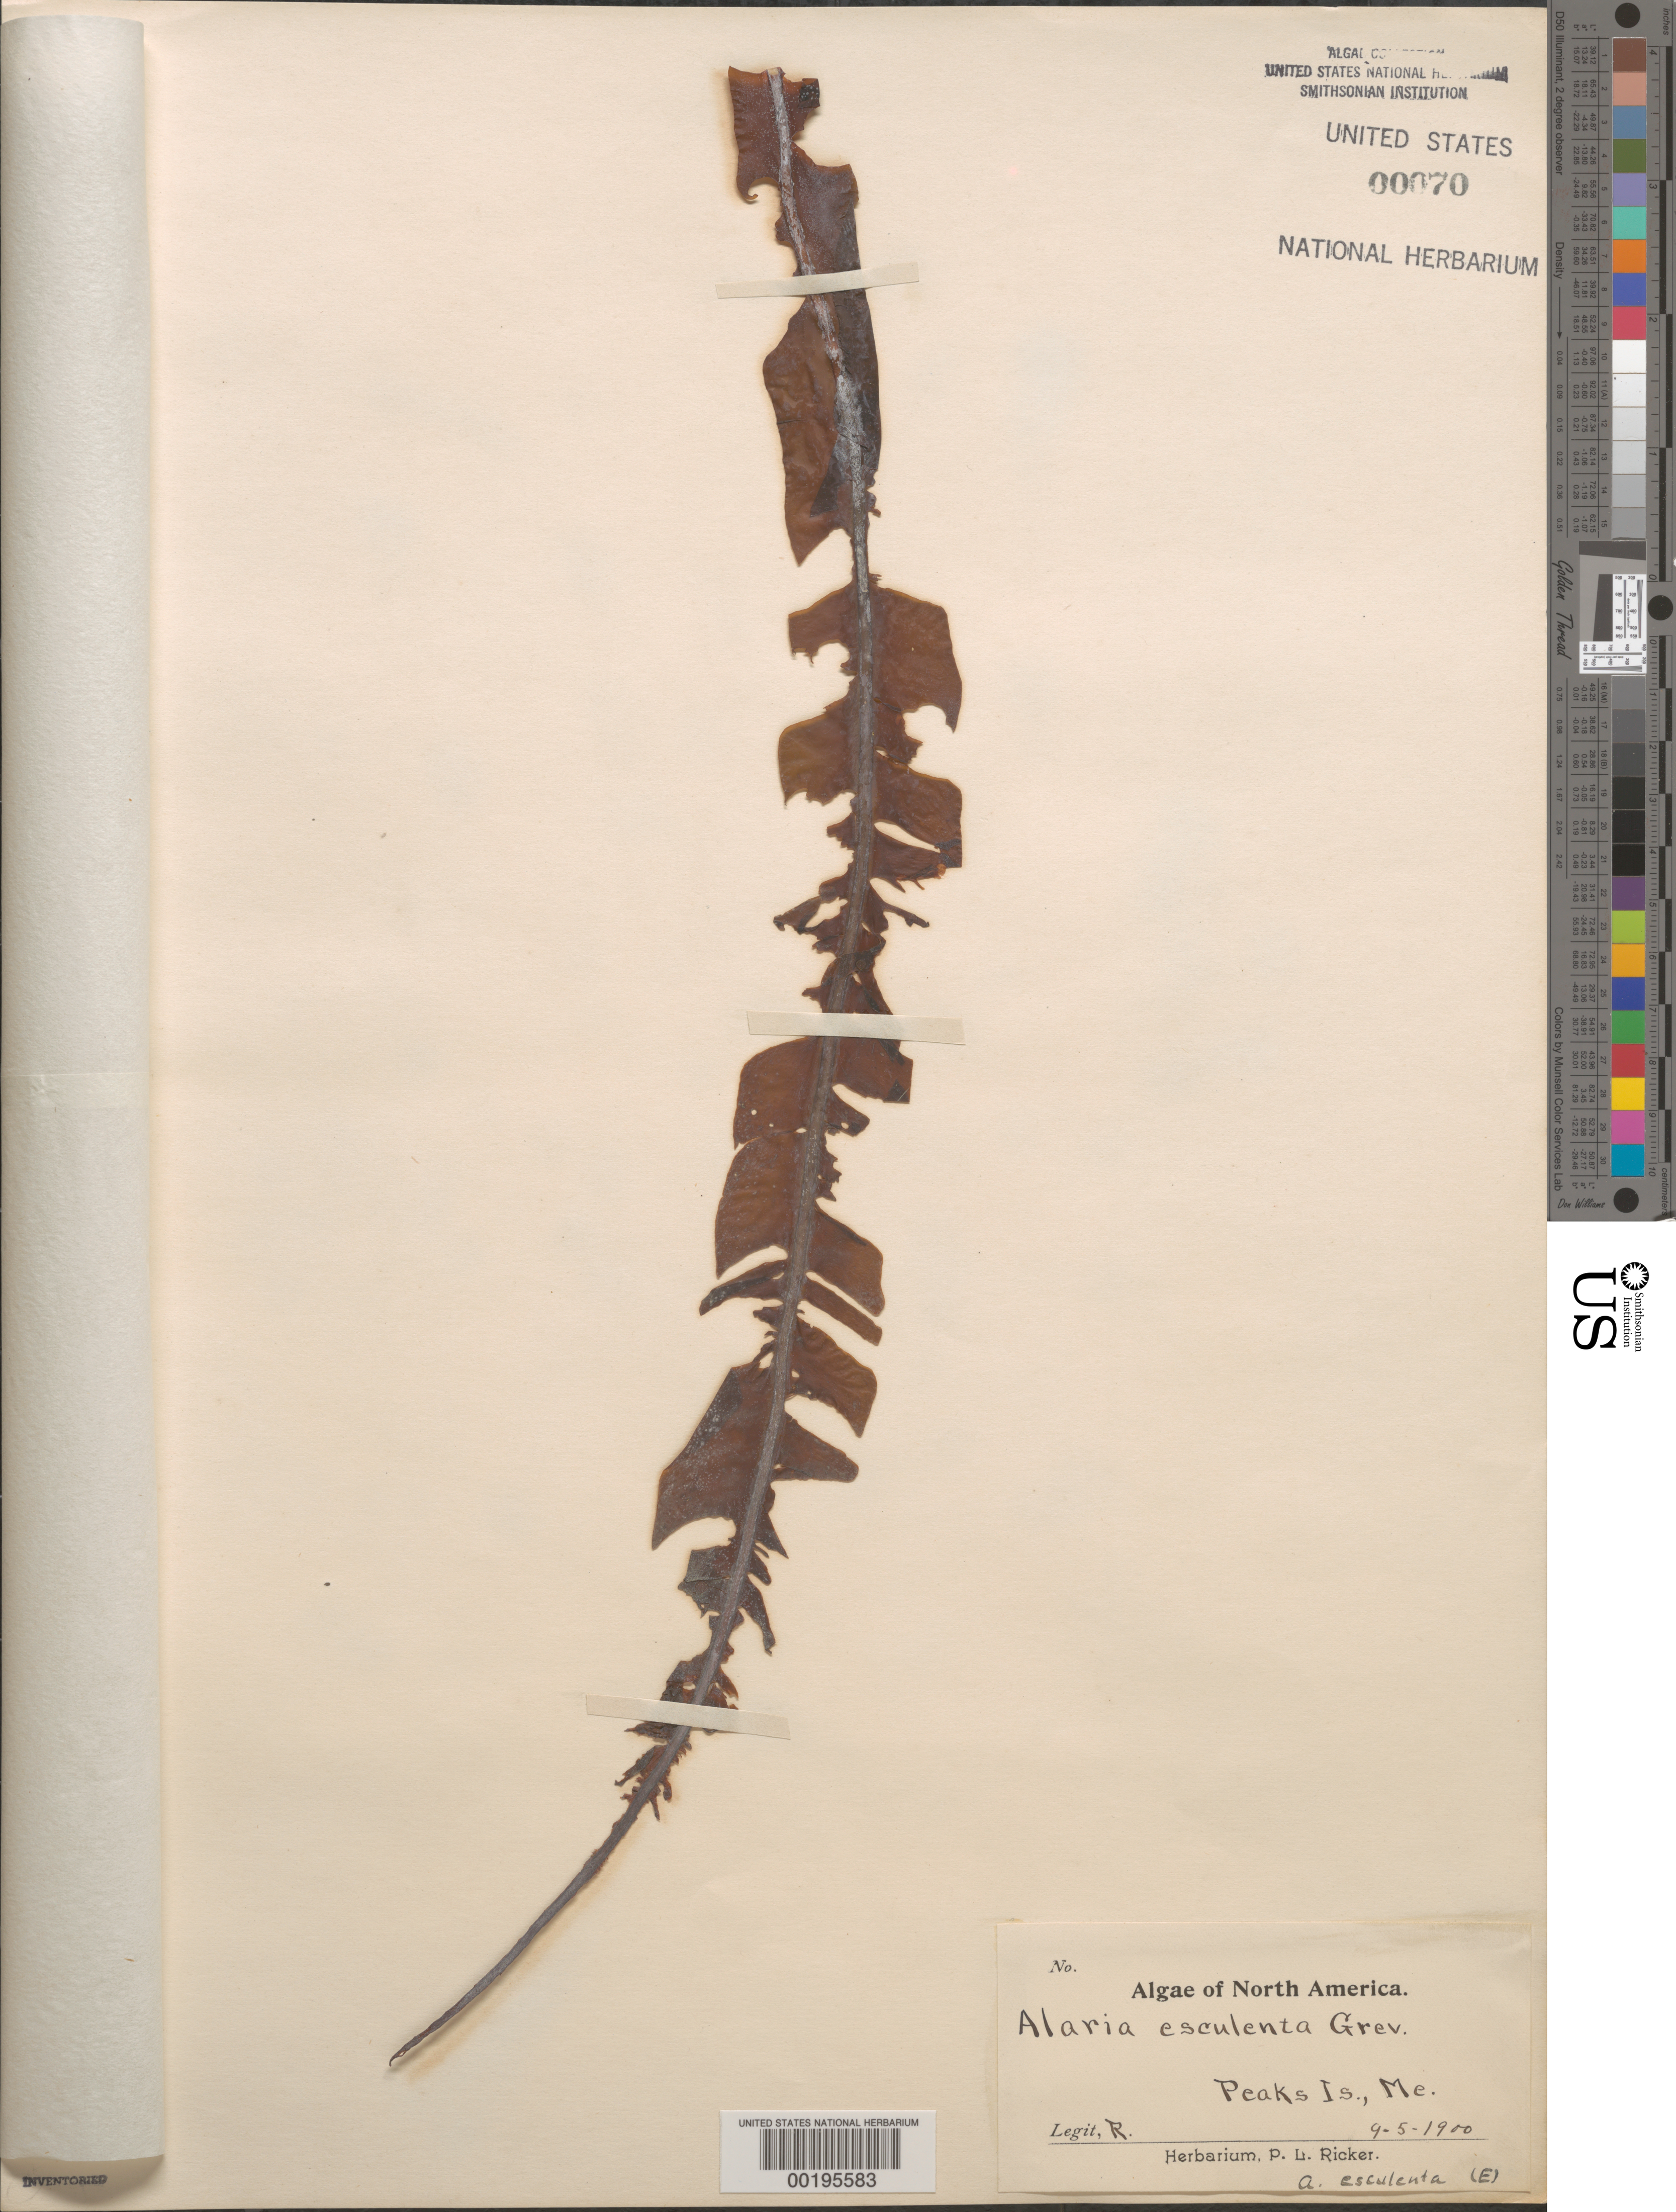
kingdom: Chromista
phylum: Ochrophyta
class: Phaeophyceae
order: Laminariales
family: Alariaceae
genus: Alaria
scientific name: Alaria esculenta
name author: (L.) Greville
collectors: P. Ricker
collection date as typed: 05 Sep 1900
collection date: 1900-09-05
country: United States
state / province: Maine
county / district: Cumberland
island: Peaks Island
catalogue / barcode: US 70